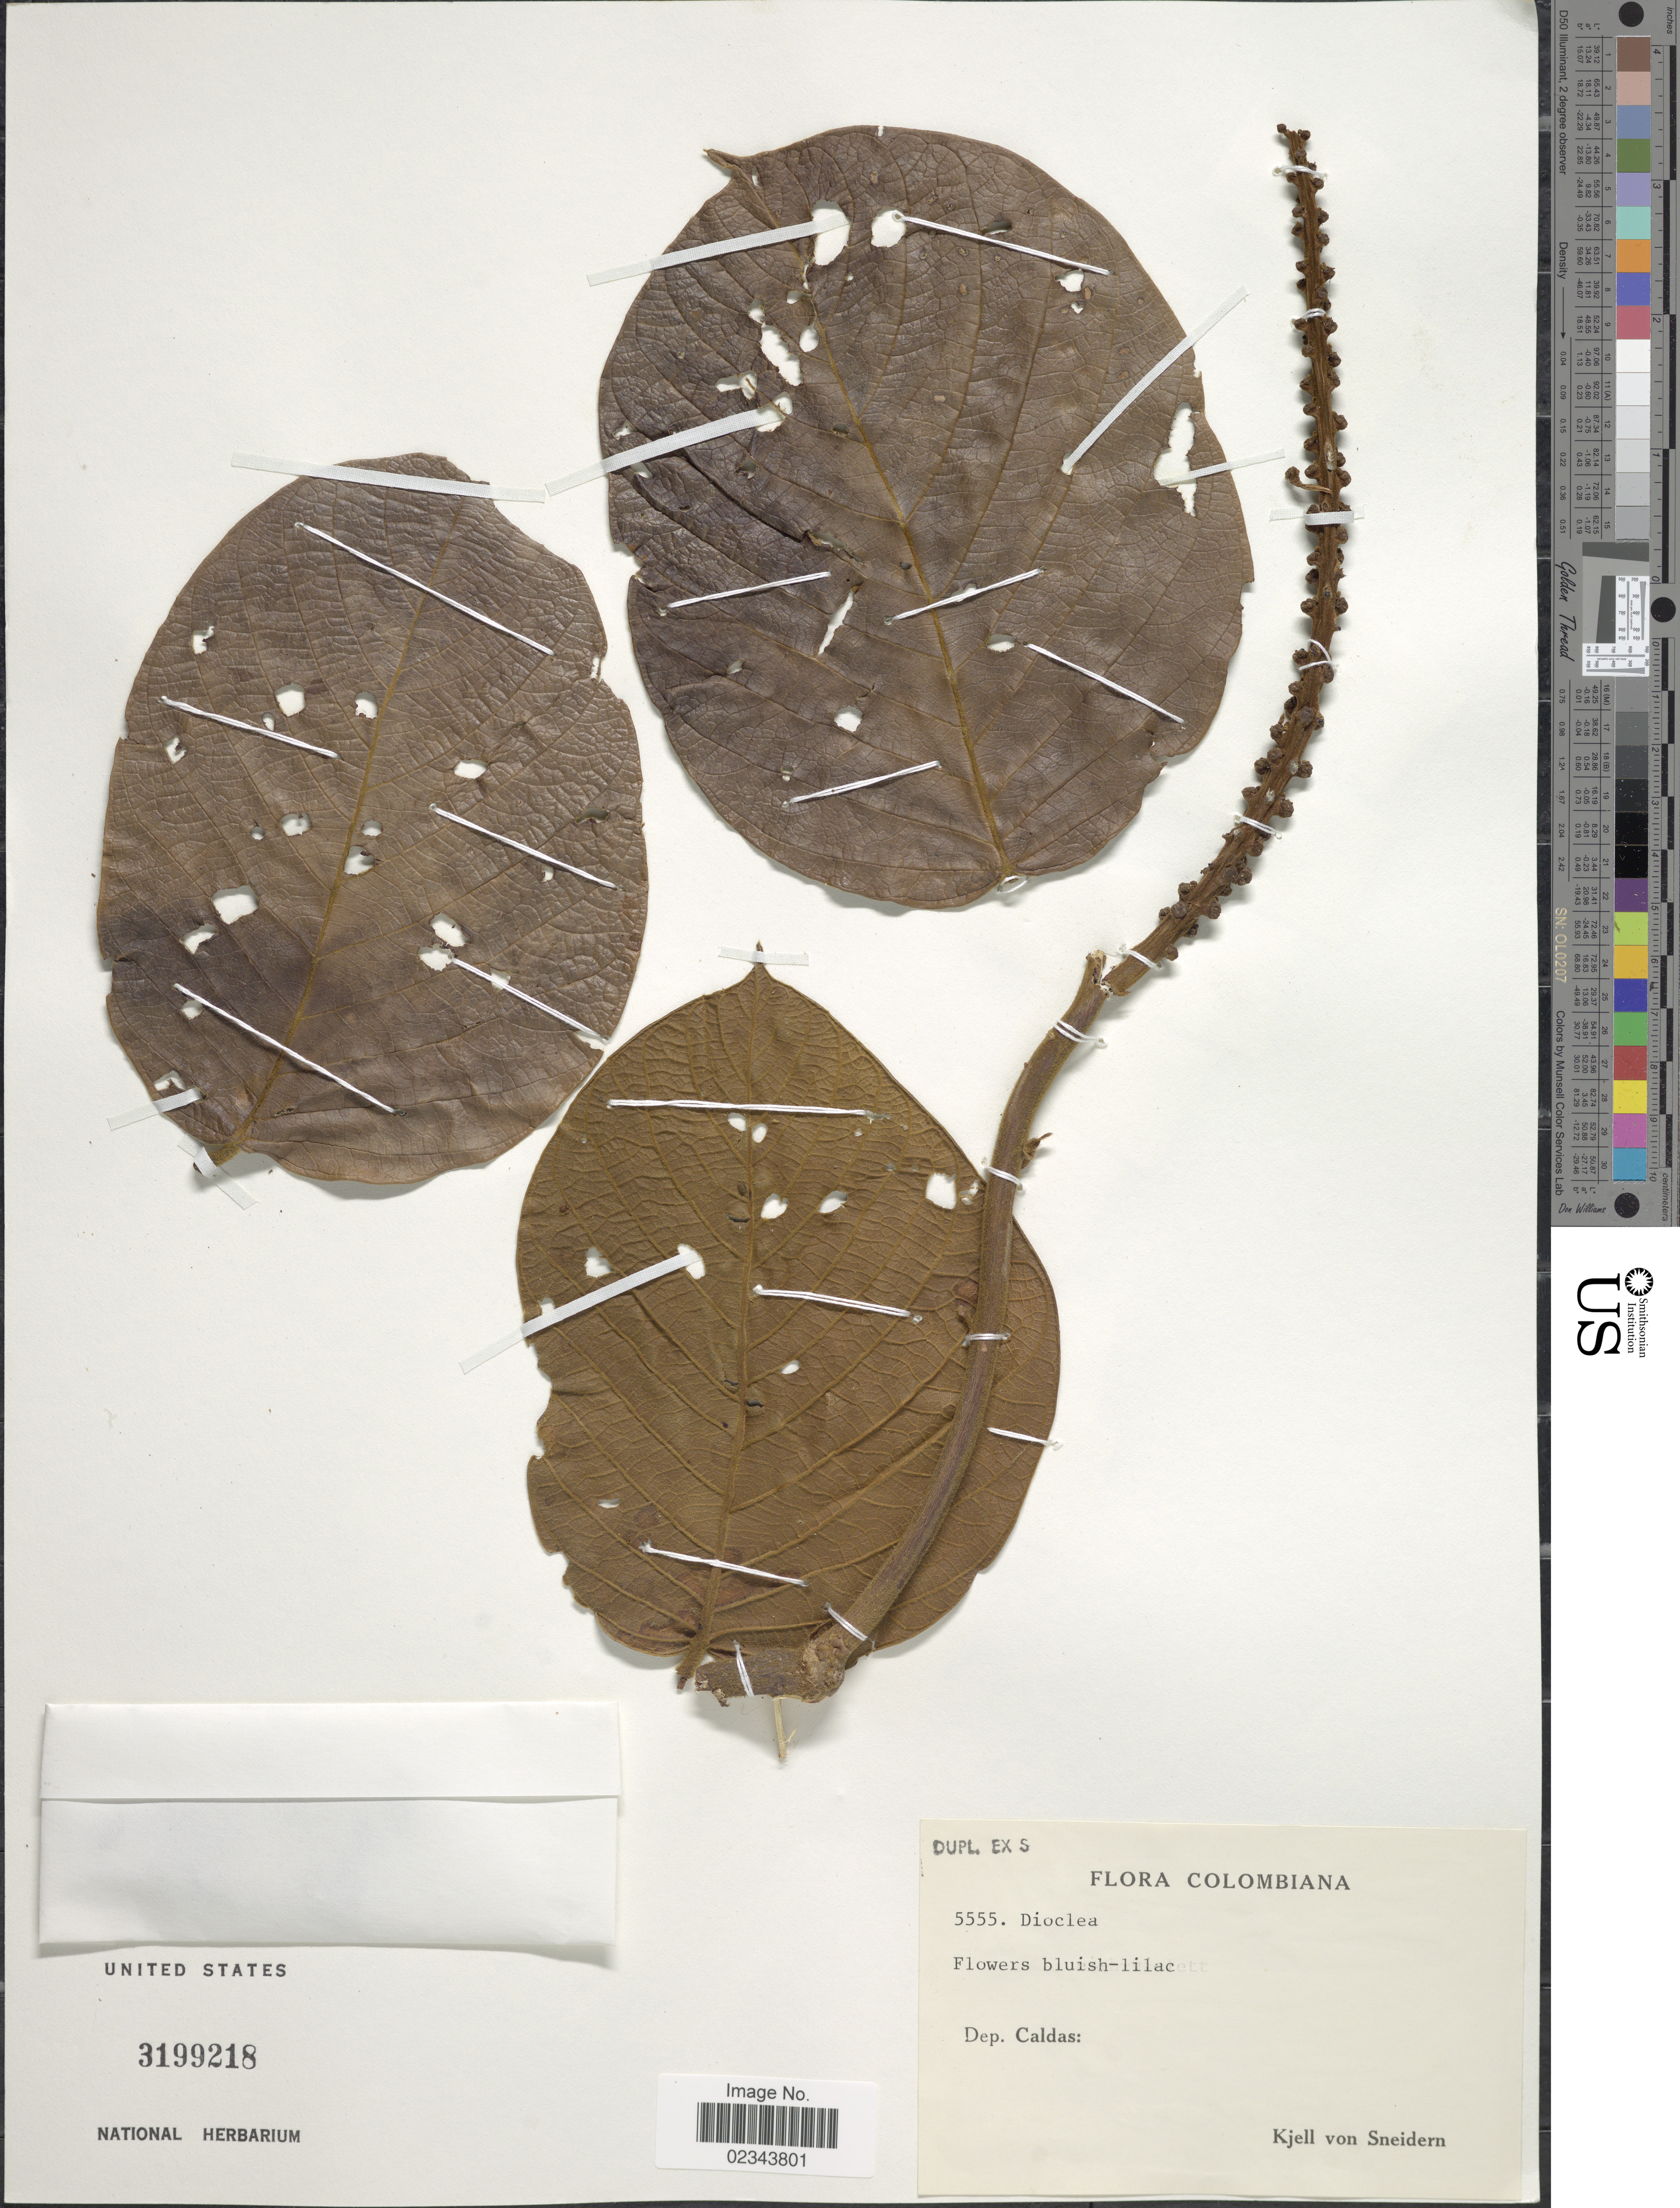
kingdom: Plantae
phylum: Tracheophyta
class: Magnoliopsida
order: Fabales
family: Fabaceae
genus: Dioclea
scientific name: Dioclea aurea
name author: R.H. Maxwell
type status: Isotype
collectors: K. von Sneidern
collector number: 5555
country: Colombia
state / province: Caldas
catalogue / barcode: US 3199218